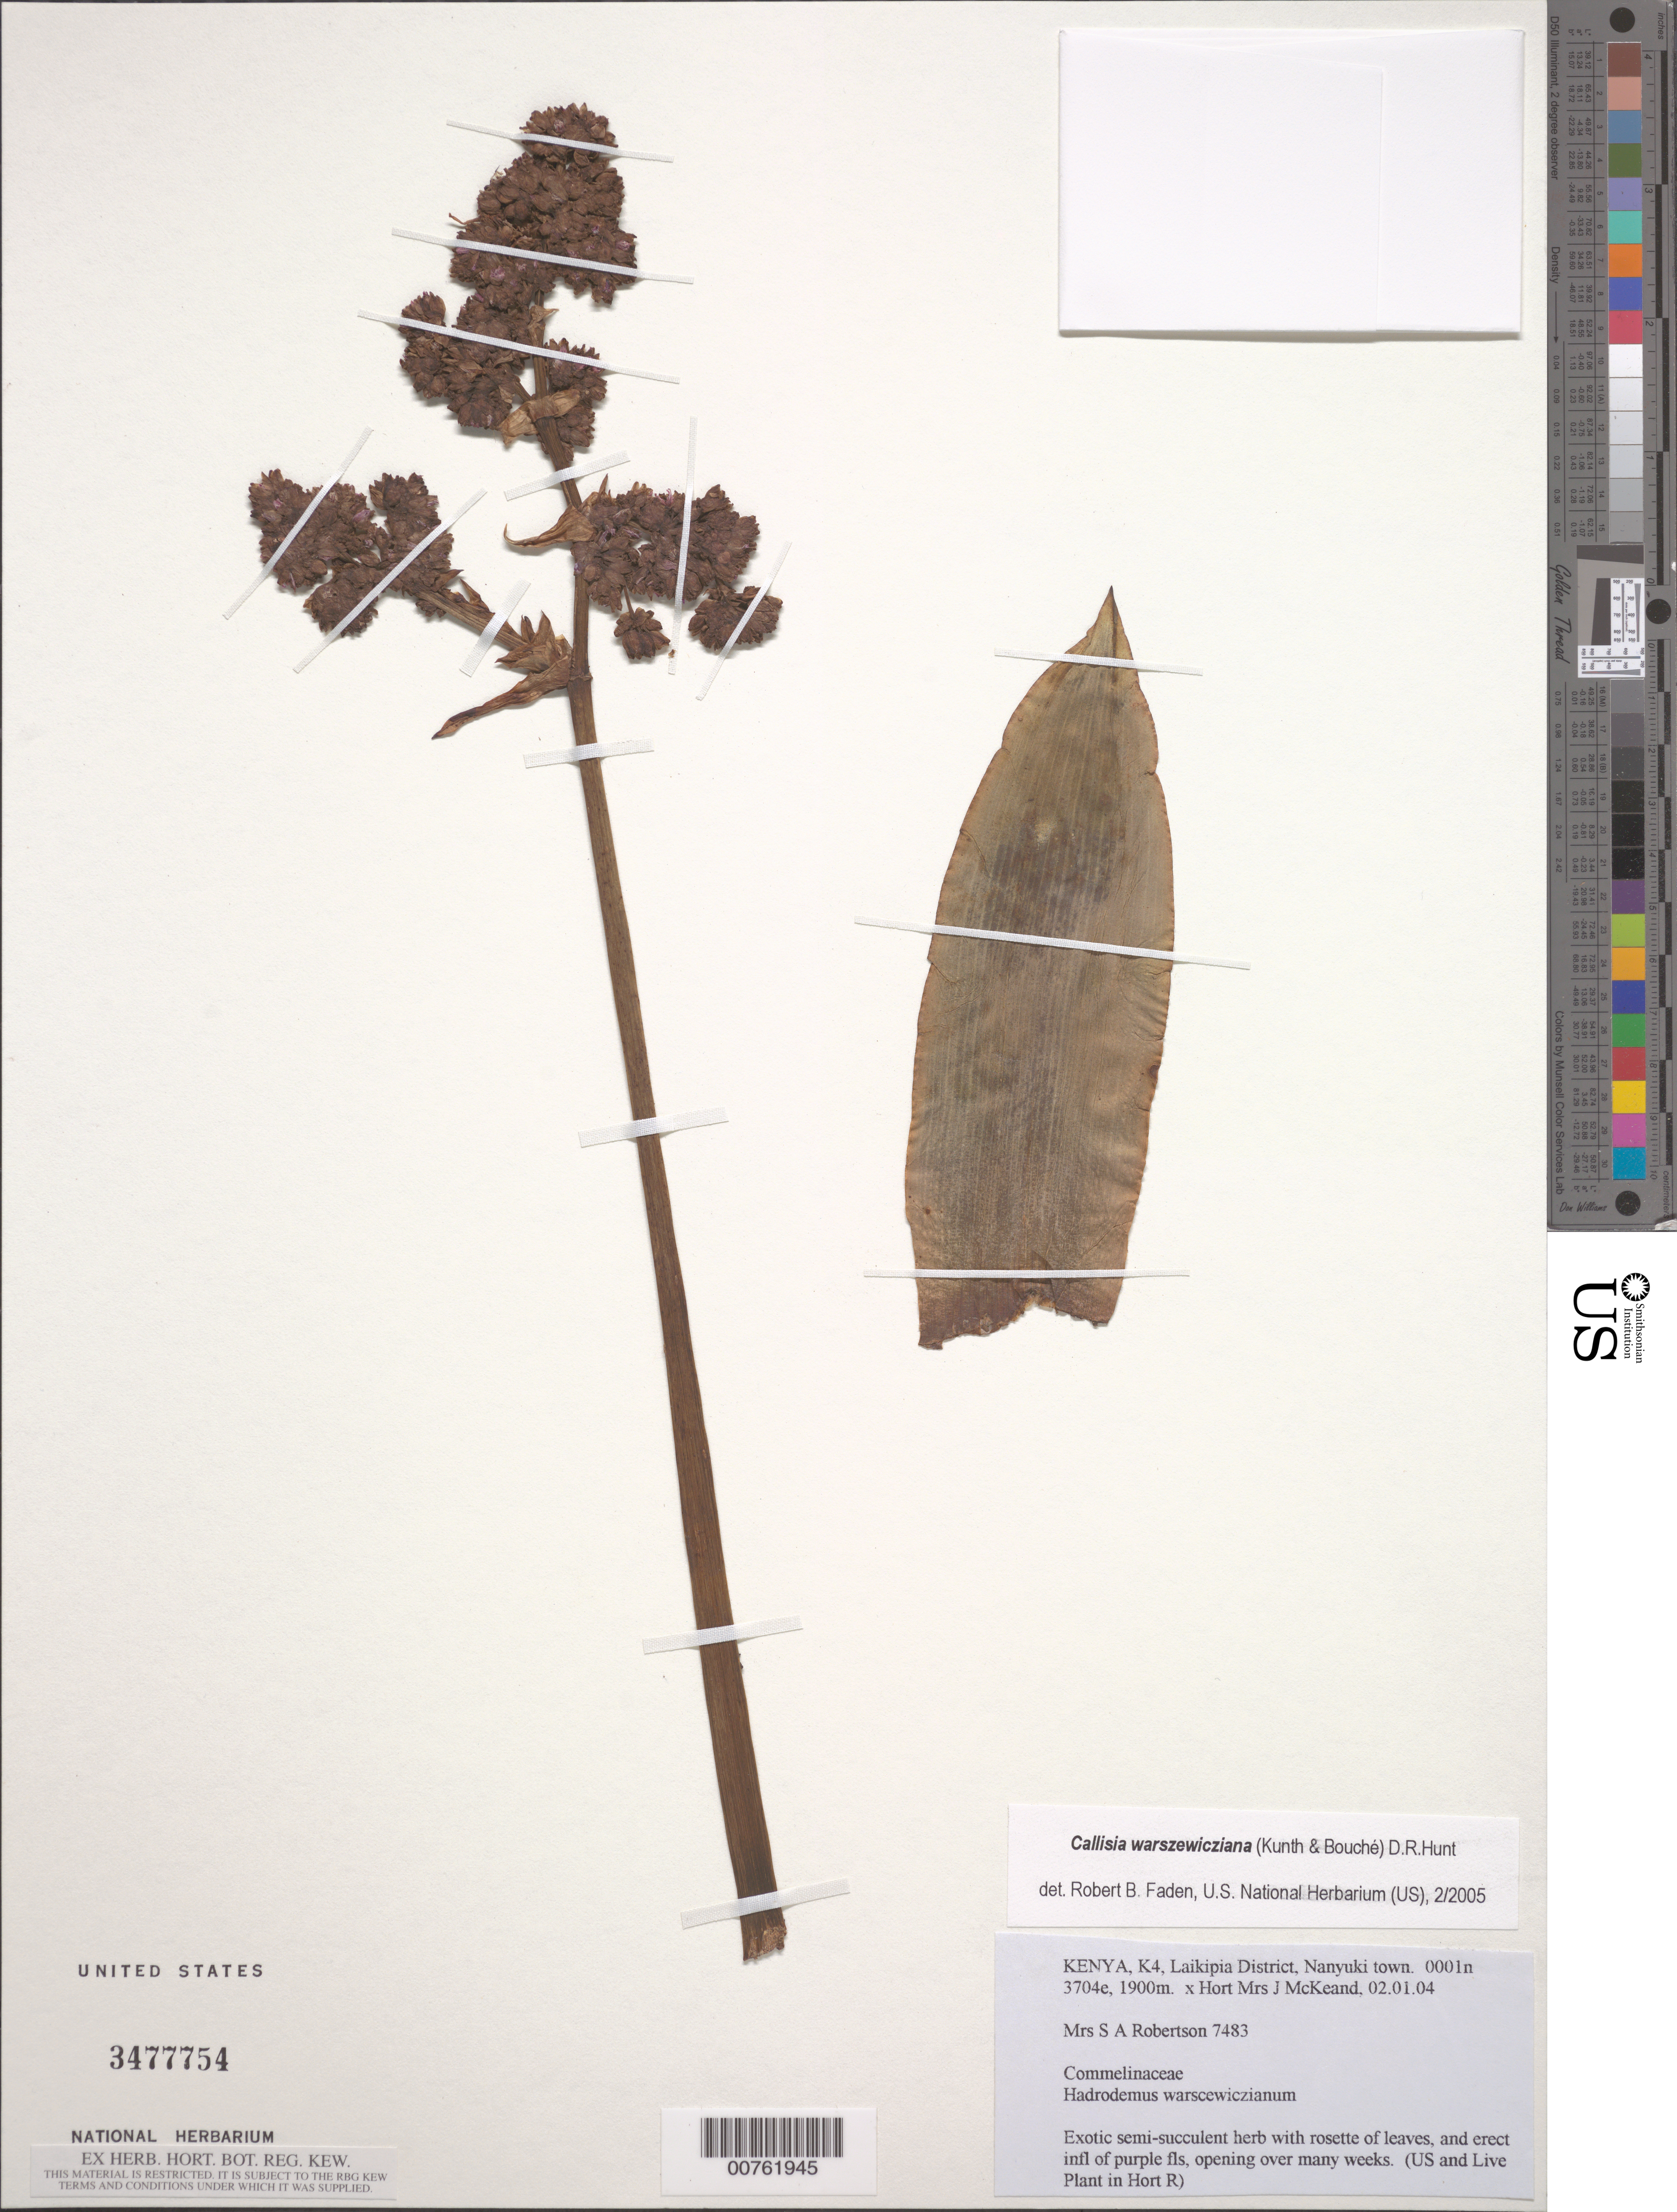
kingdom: Plantae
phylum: Tracheophyta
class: Liliopsida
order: Commelinales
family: Commelinaceae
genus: Callisia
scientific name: Callisia warszewicziana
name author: (Kunth & C.D. Bouché) D.R. Hunt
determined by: Faden, Robert B., (US), Smithsonian Institution - National Museum of Natural History (UNITED STATES)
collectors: S. A. Robertson et al.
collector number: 7483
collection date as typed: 02 Jan 2004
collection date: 2004-01-02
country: Kenya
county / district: Laikipia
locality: K4 Nanyuki town.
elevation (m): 1900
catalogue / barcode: US 3477754